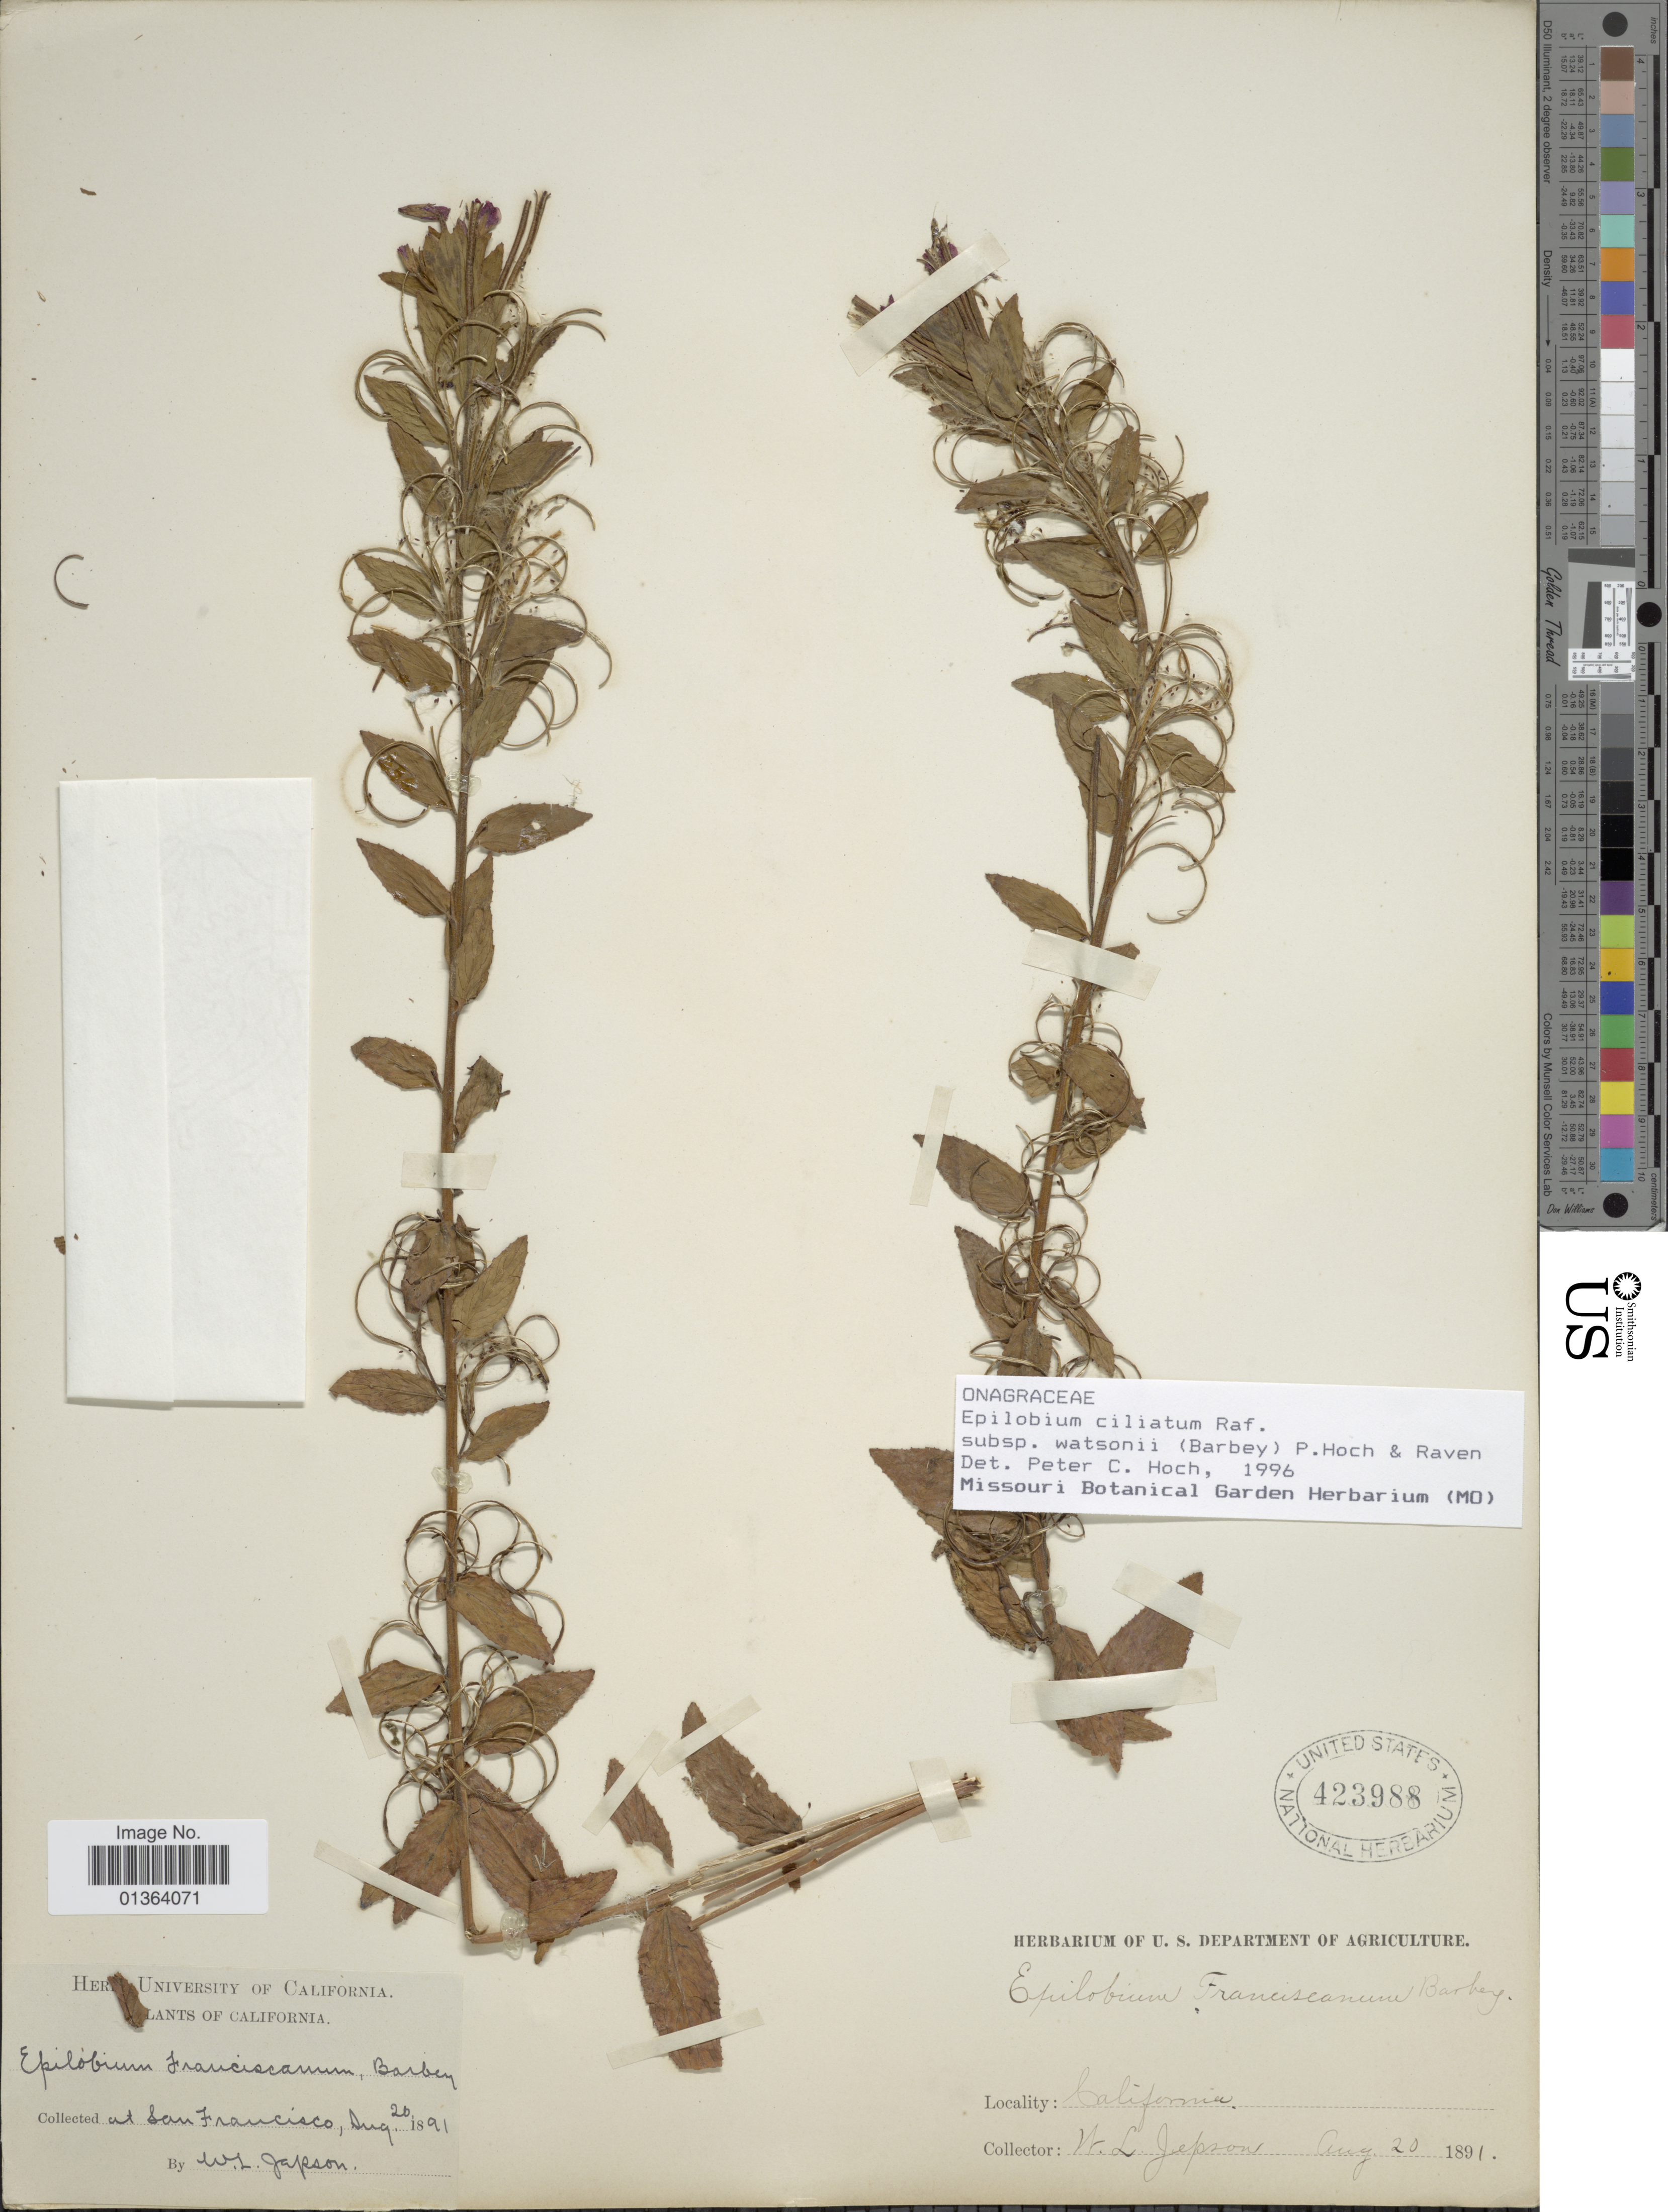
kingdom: Plantae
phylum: Tracheophyta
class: Magnoliopsida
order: Myrtales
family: Onagraceae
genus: Epilobium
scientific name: Epilobium ciliatum subsp. watsonii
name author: (Barbey) Hoch & P.H. Raven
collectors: W. L. Jepson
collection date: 1891-08-20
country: United States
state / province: California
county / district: San Francisco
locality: At San Francisco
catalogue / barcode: US 423988